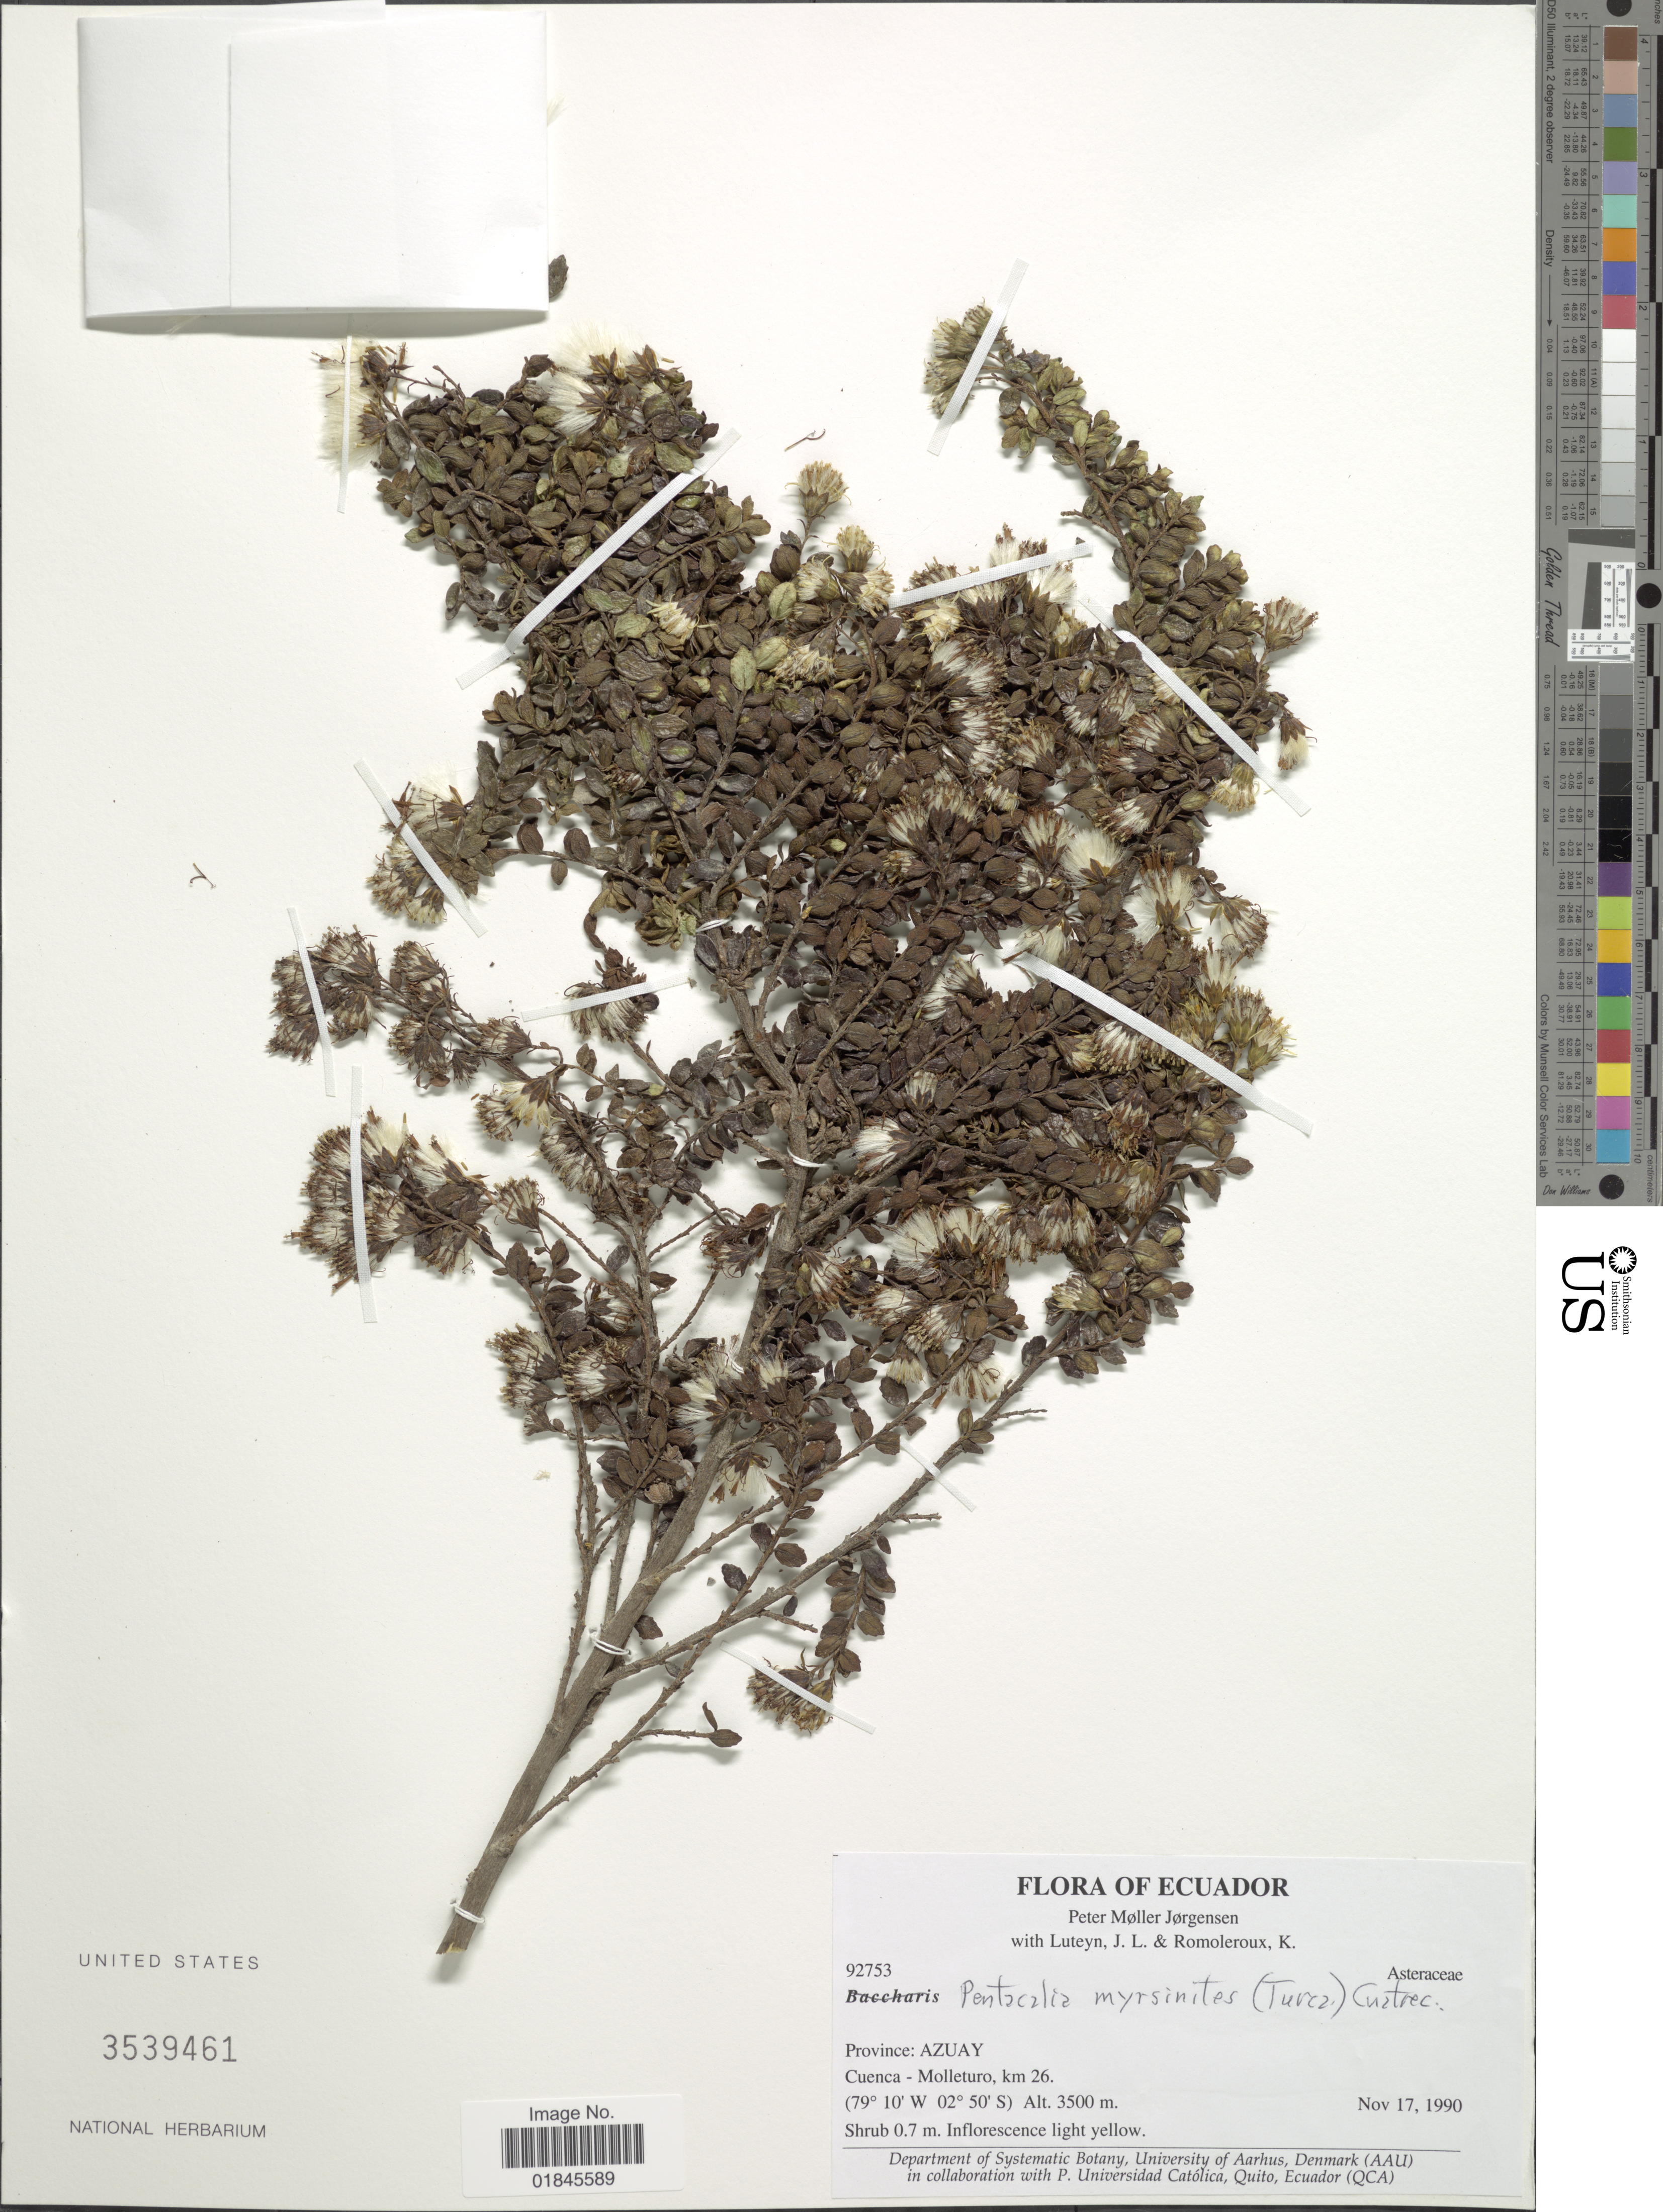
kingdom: Plantae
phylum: Tracheophyta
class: Magnoliopsida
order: Asterales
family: Asteraceae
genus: Pentacalia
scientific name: Pentacalia myrsinites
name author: (Turcz.) Cuatrec.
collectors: P. M. Jørgensen, J. L. Luteyn & K. Romoleroux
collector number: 92753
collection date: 1990-11-17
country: Ecuador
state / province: Azuay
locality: Province: Azuay. Cuenca - Molleturo, km 26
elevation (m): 3500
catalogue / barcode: US 3539461